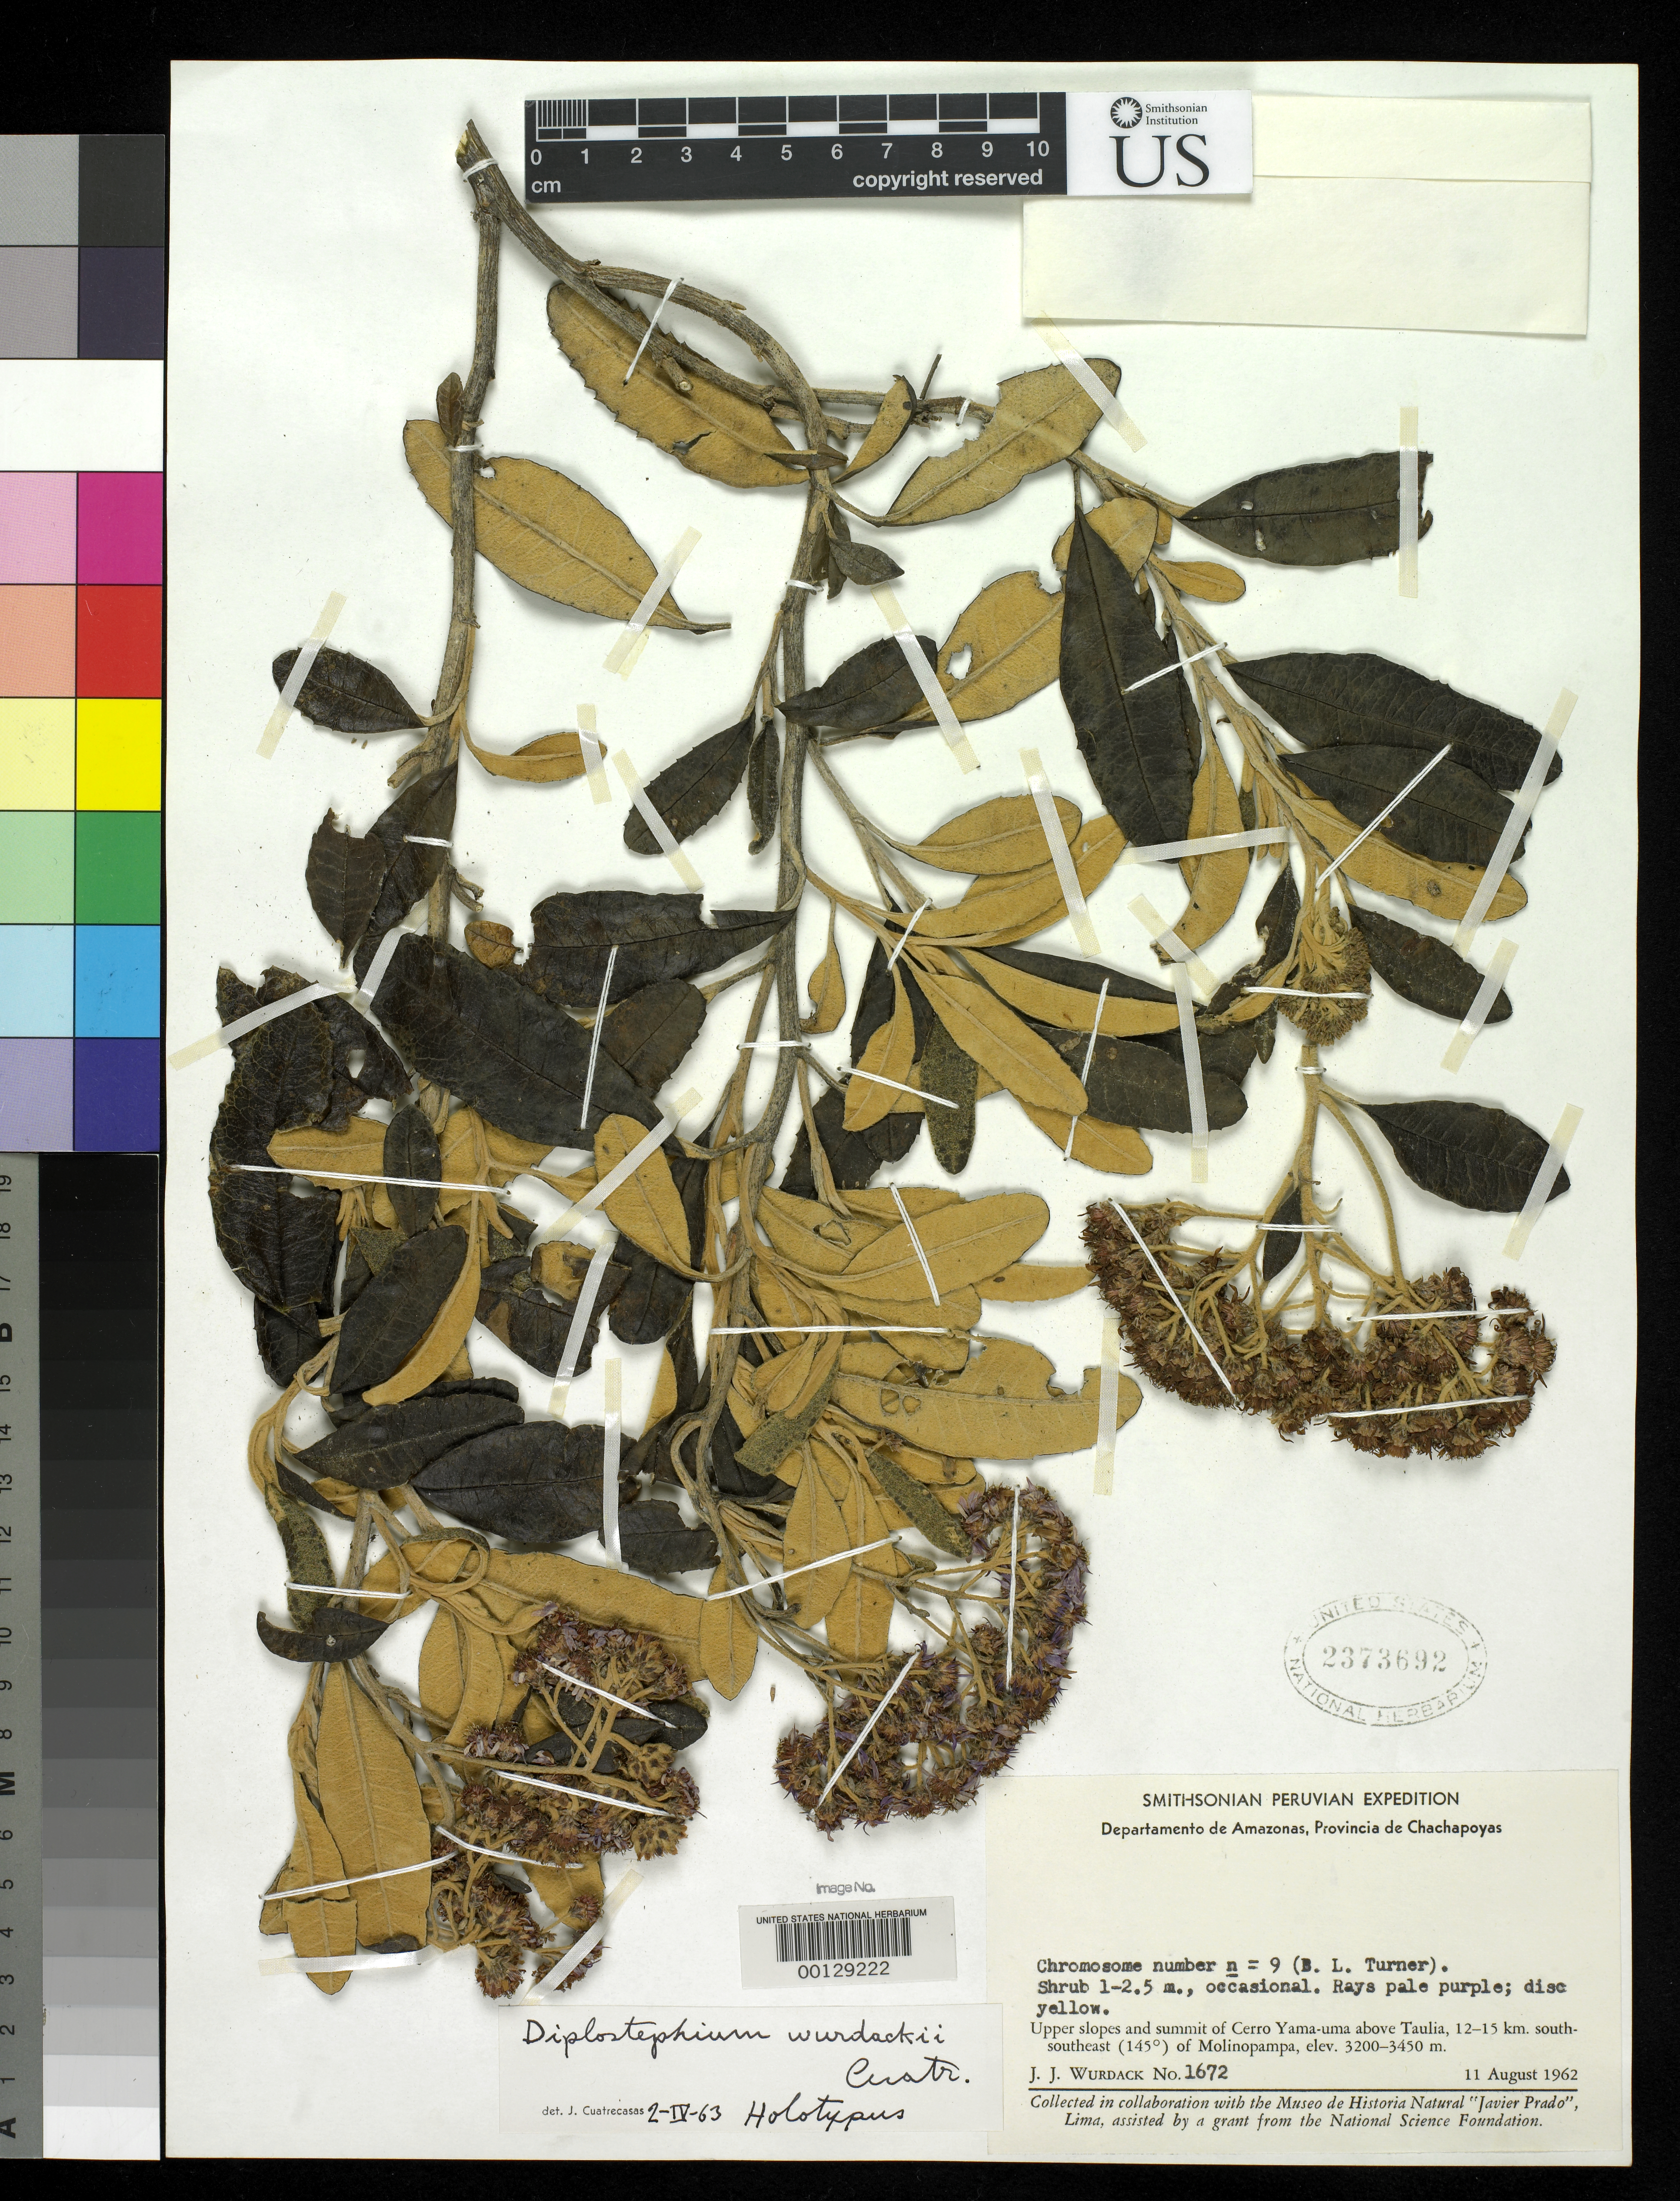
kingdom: Plantae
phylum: Tracheophyta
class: Magnoliopsida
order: Asterales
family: Asteraceae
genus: Diplostephium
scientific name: Diplostephium wurdackii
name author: Cuatrec.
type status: Holotype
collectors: J. J. Wurdack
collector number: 1672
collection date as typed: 11 Aug 1962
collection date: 1962-08-11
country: Peru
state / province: Amazonas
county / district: Chachapoyas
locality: Departamento de Amazonas, Provincia de Chachapoyas. Upper slopes and summit of Cerro Yama-uma above Taulia, 12-15 km south-southeast of Molinopampa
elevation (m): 3200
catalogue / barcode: US 2373692